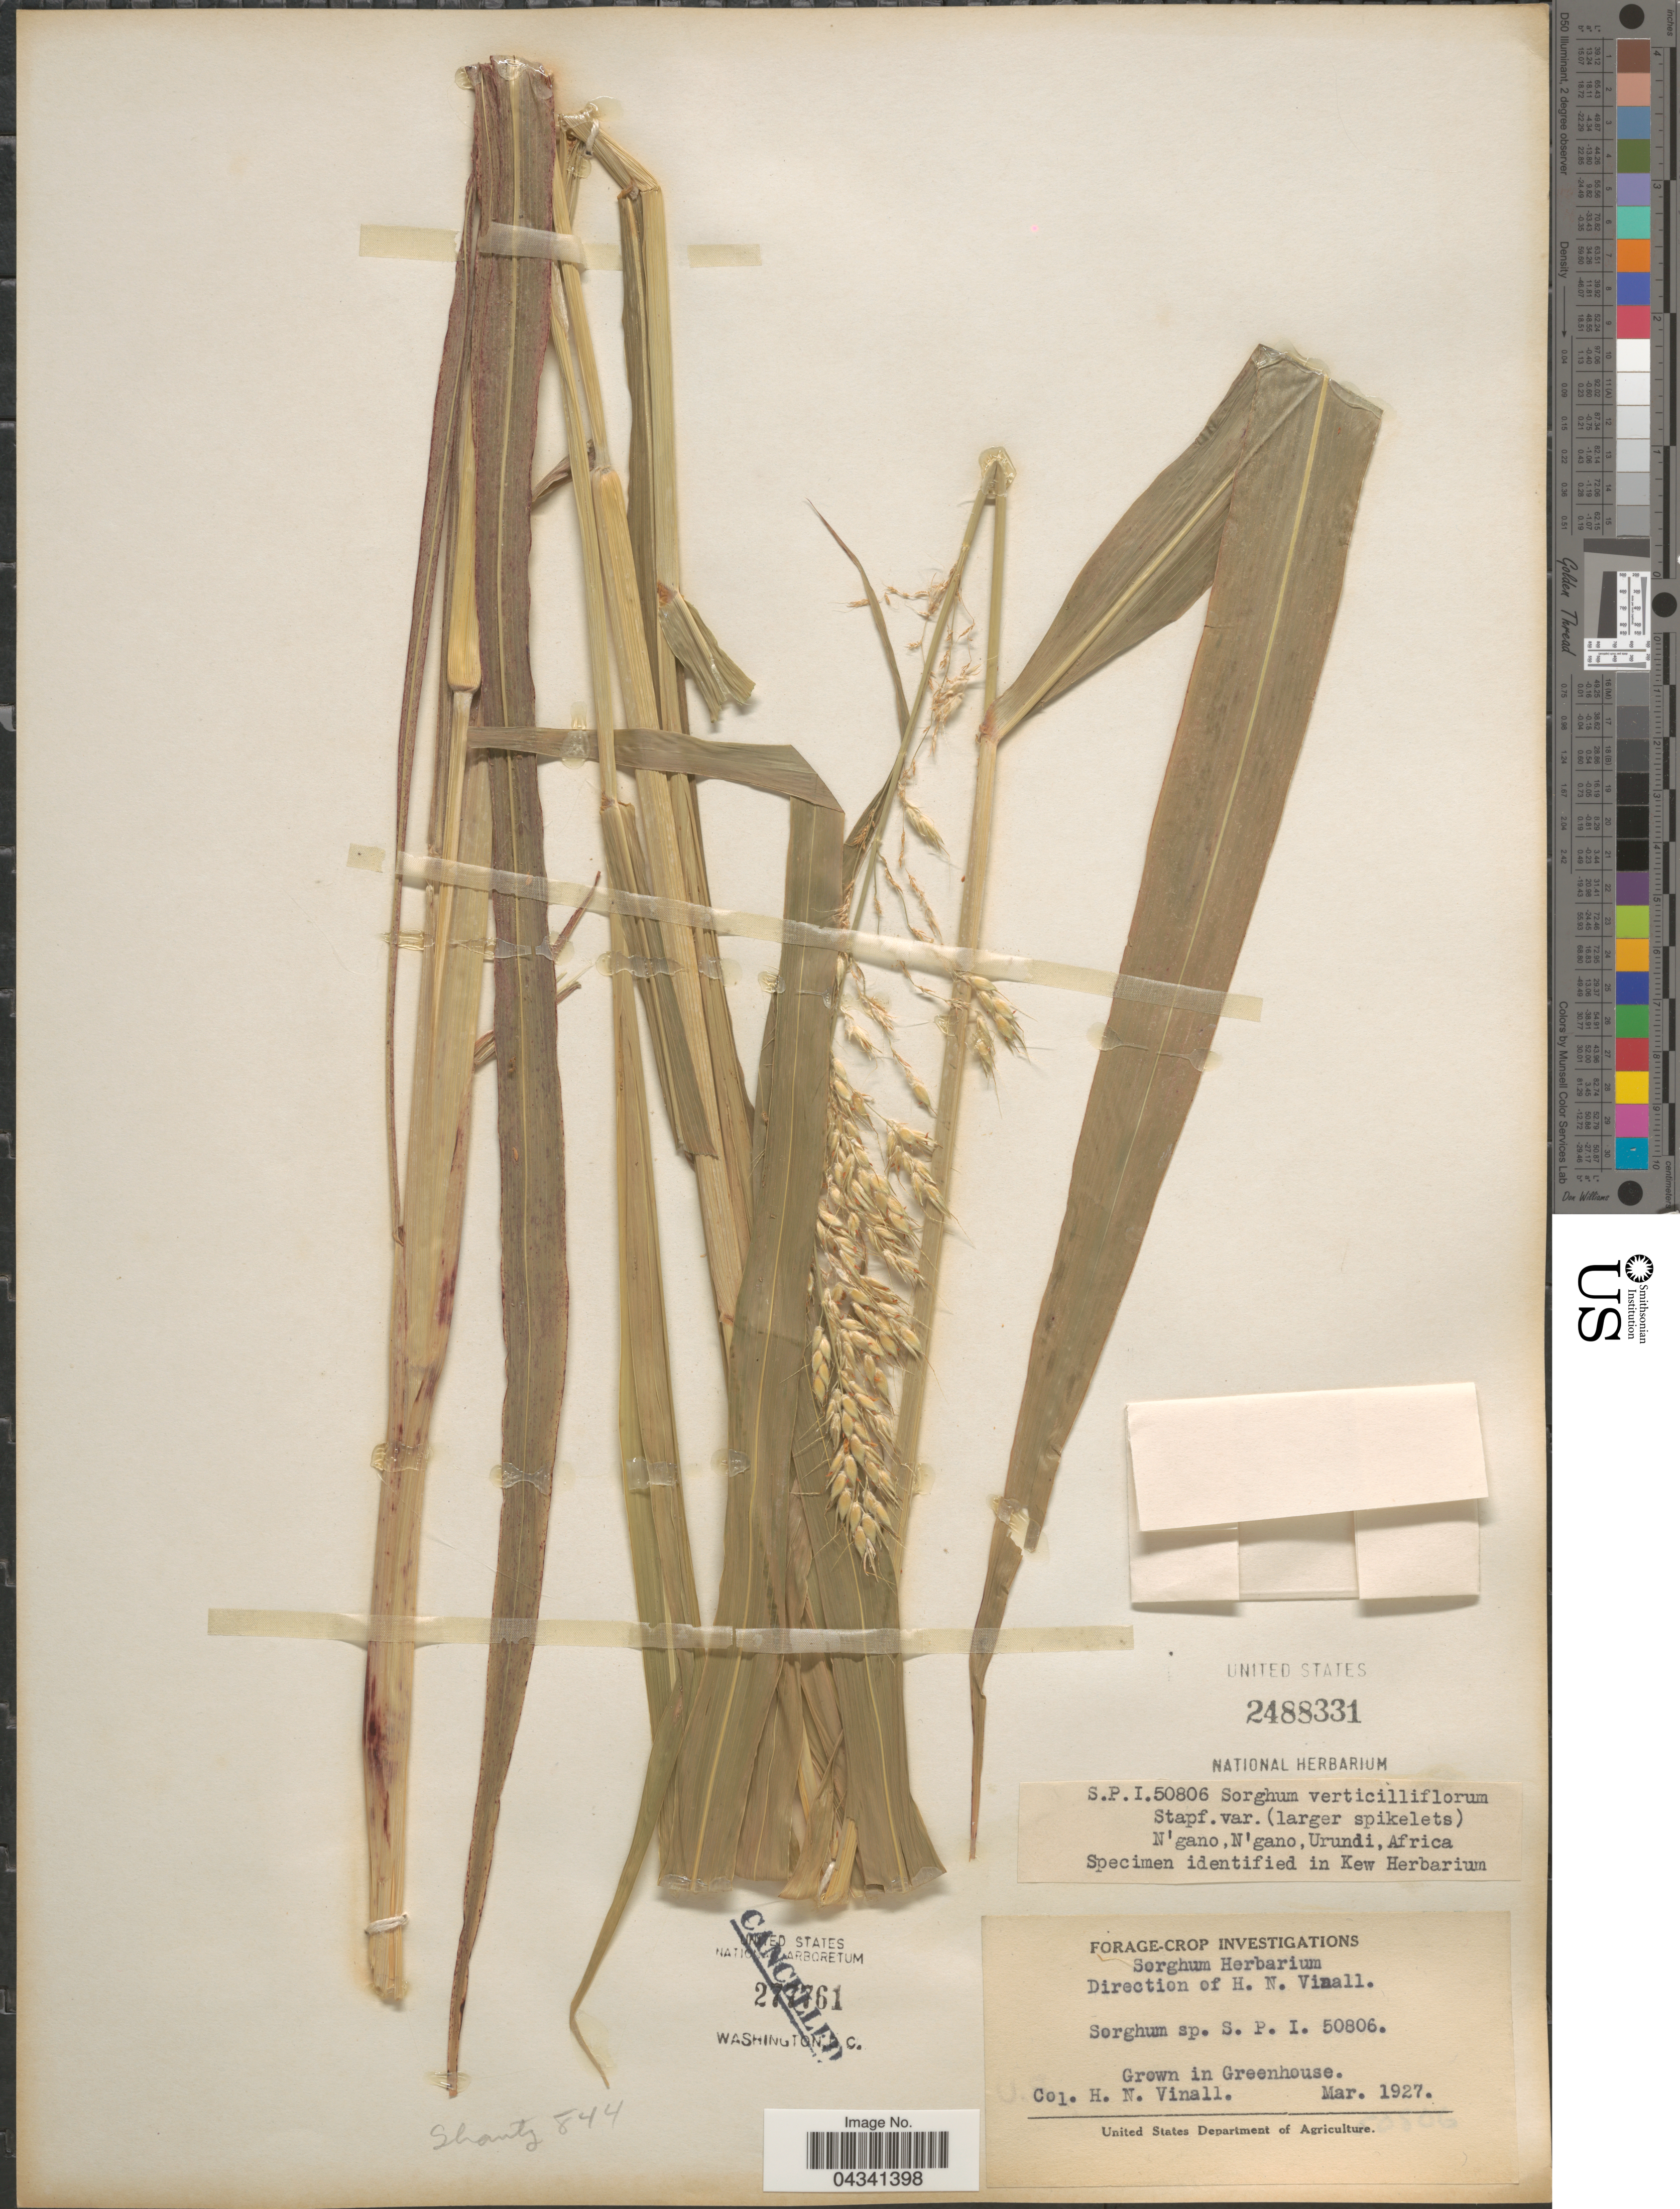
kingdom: Plantae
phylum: Tracheophyta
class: Liliopsida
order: Poales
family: Poaceae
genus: Sorghum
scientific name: Sorghum arundinaceum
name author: (Desv.) Stapf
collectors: H. Vinall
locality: Grown in Greenhouse.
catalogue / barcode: US 2488331